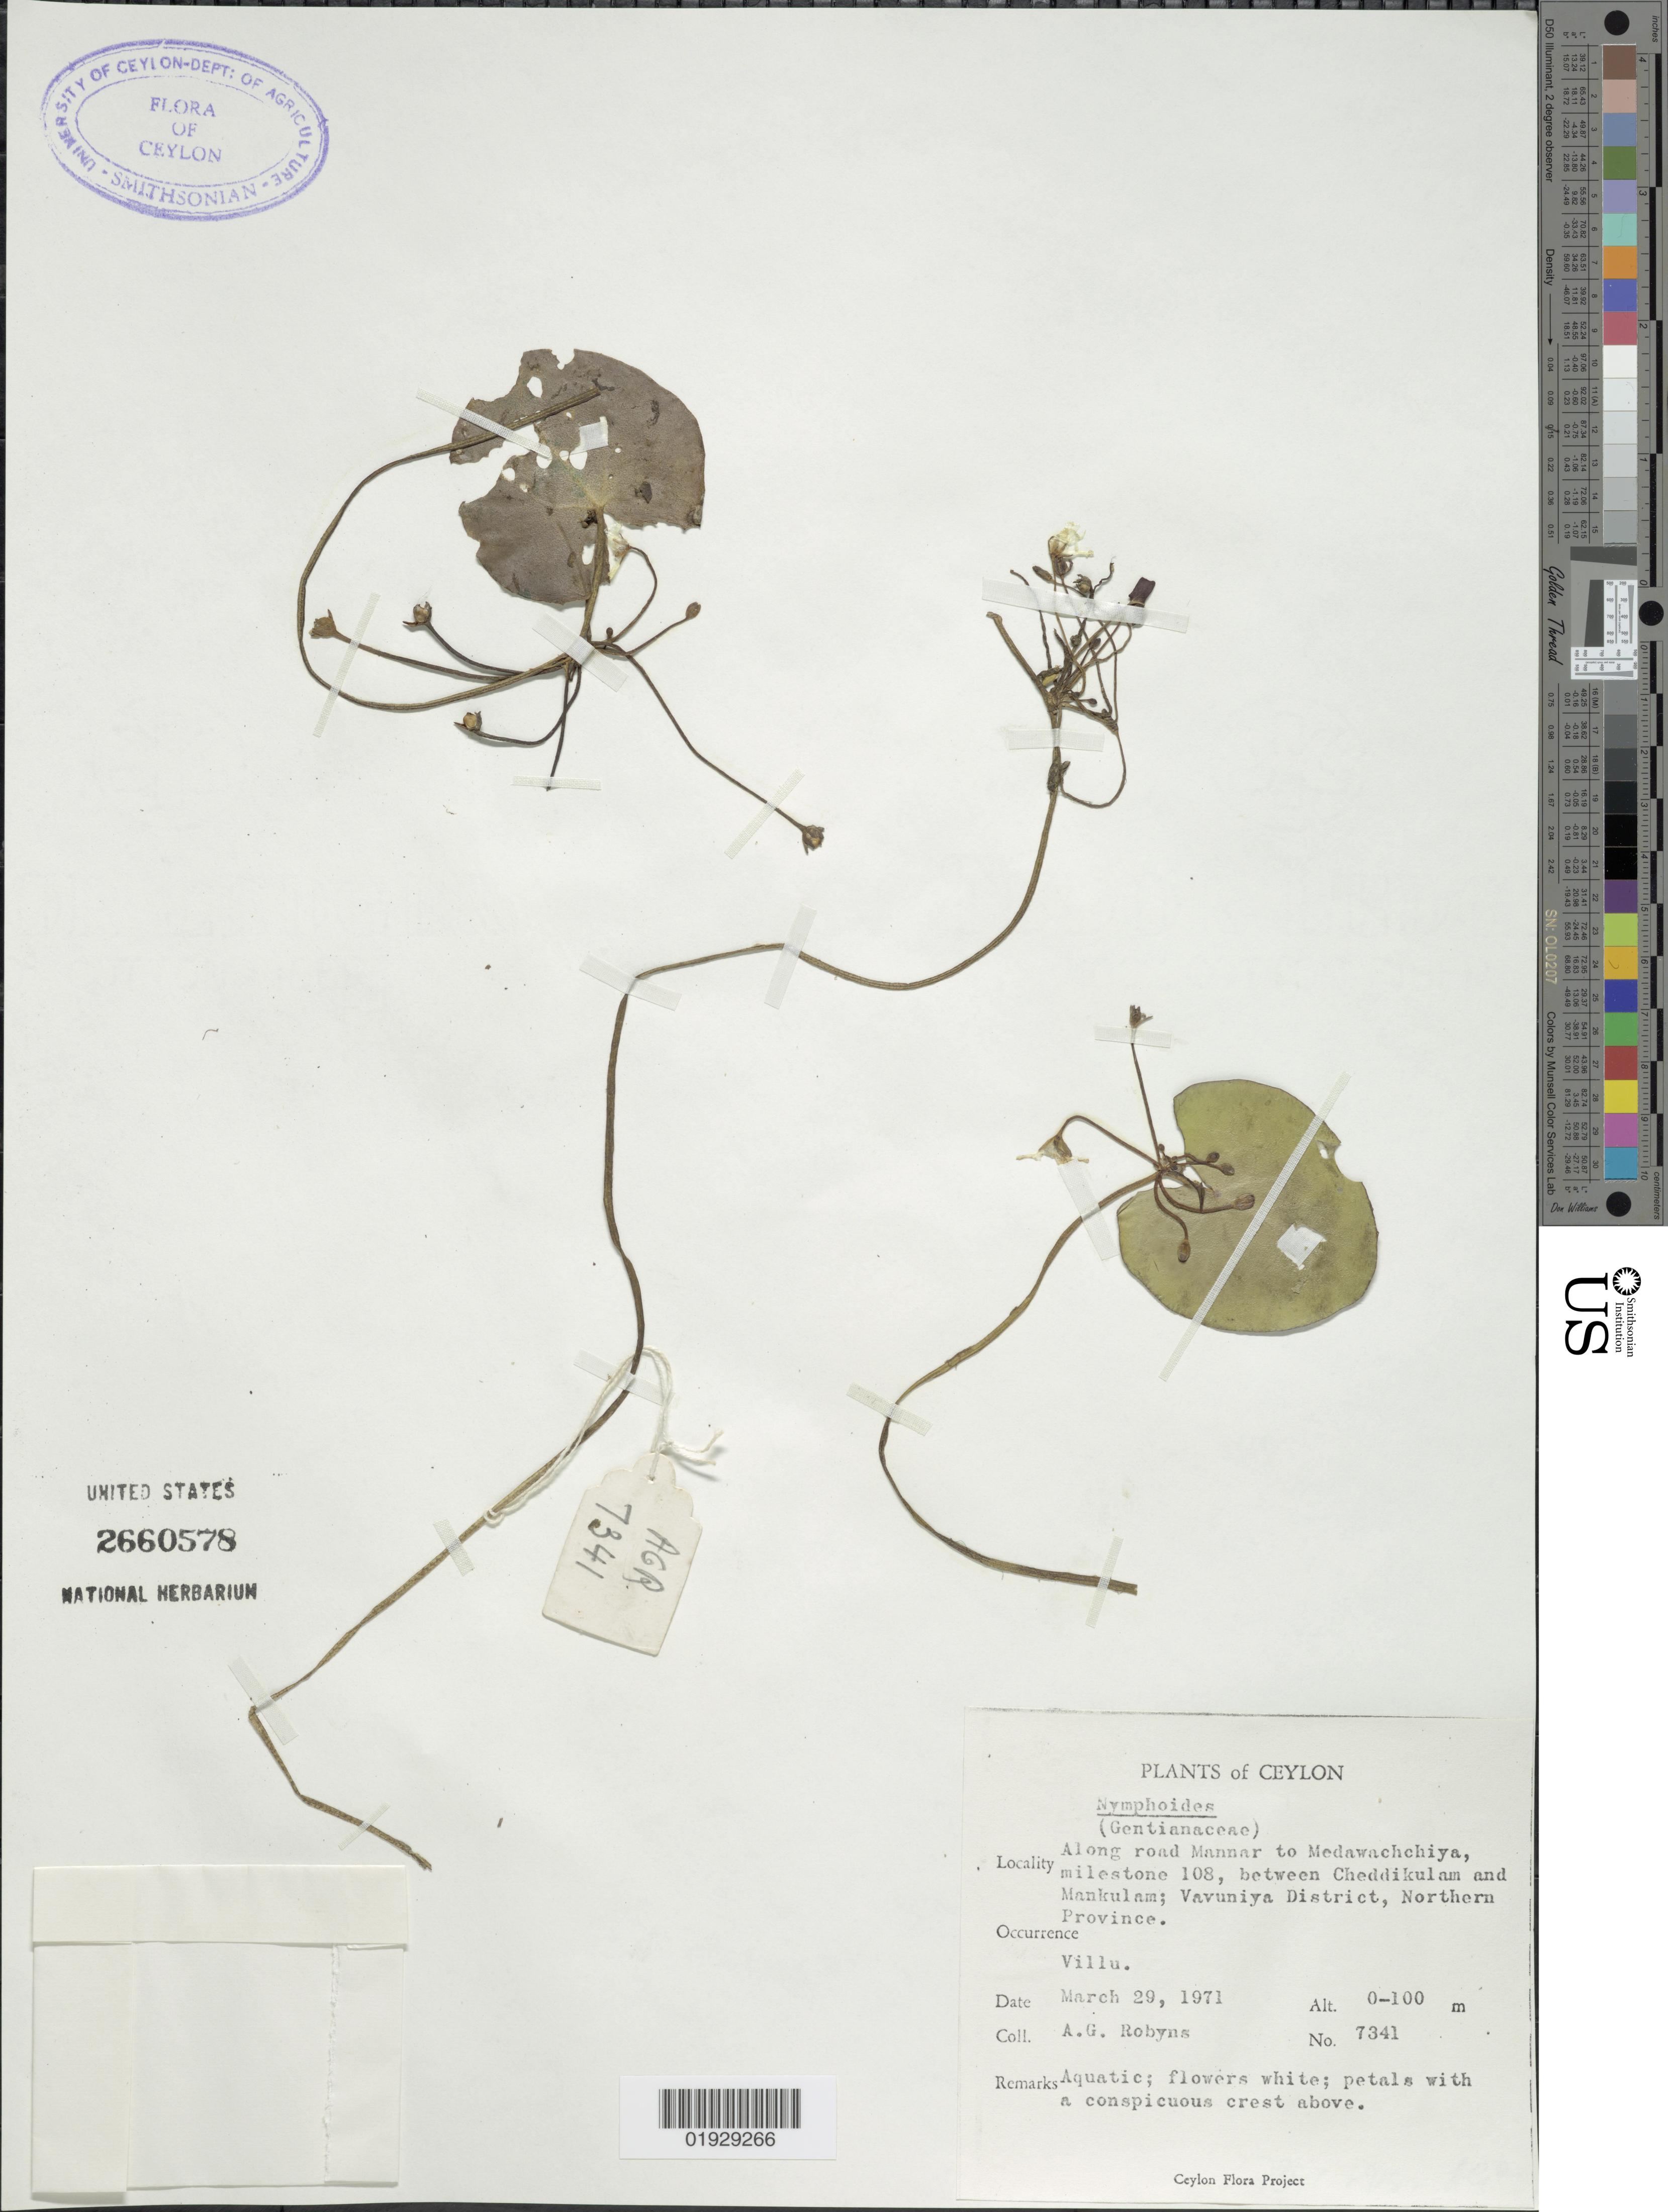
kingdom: Plantae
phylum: Tracheophyta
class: Magnoliopsida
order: Asterales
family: Menyanthaceae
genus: Nymphoides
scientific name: Nymphoides sp.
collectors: A. Robyns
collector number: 7341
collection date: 1971-03-29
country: Sri Lanka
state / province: Northern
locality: Ceylon. Along road Mannar to Medawachchiya, milestone 108, between Cheddikulam and Mankulam; Vavuniya District, Northern Province. Villu.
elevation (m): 0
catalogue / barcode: US 2660578